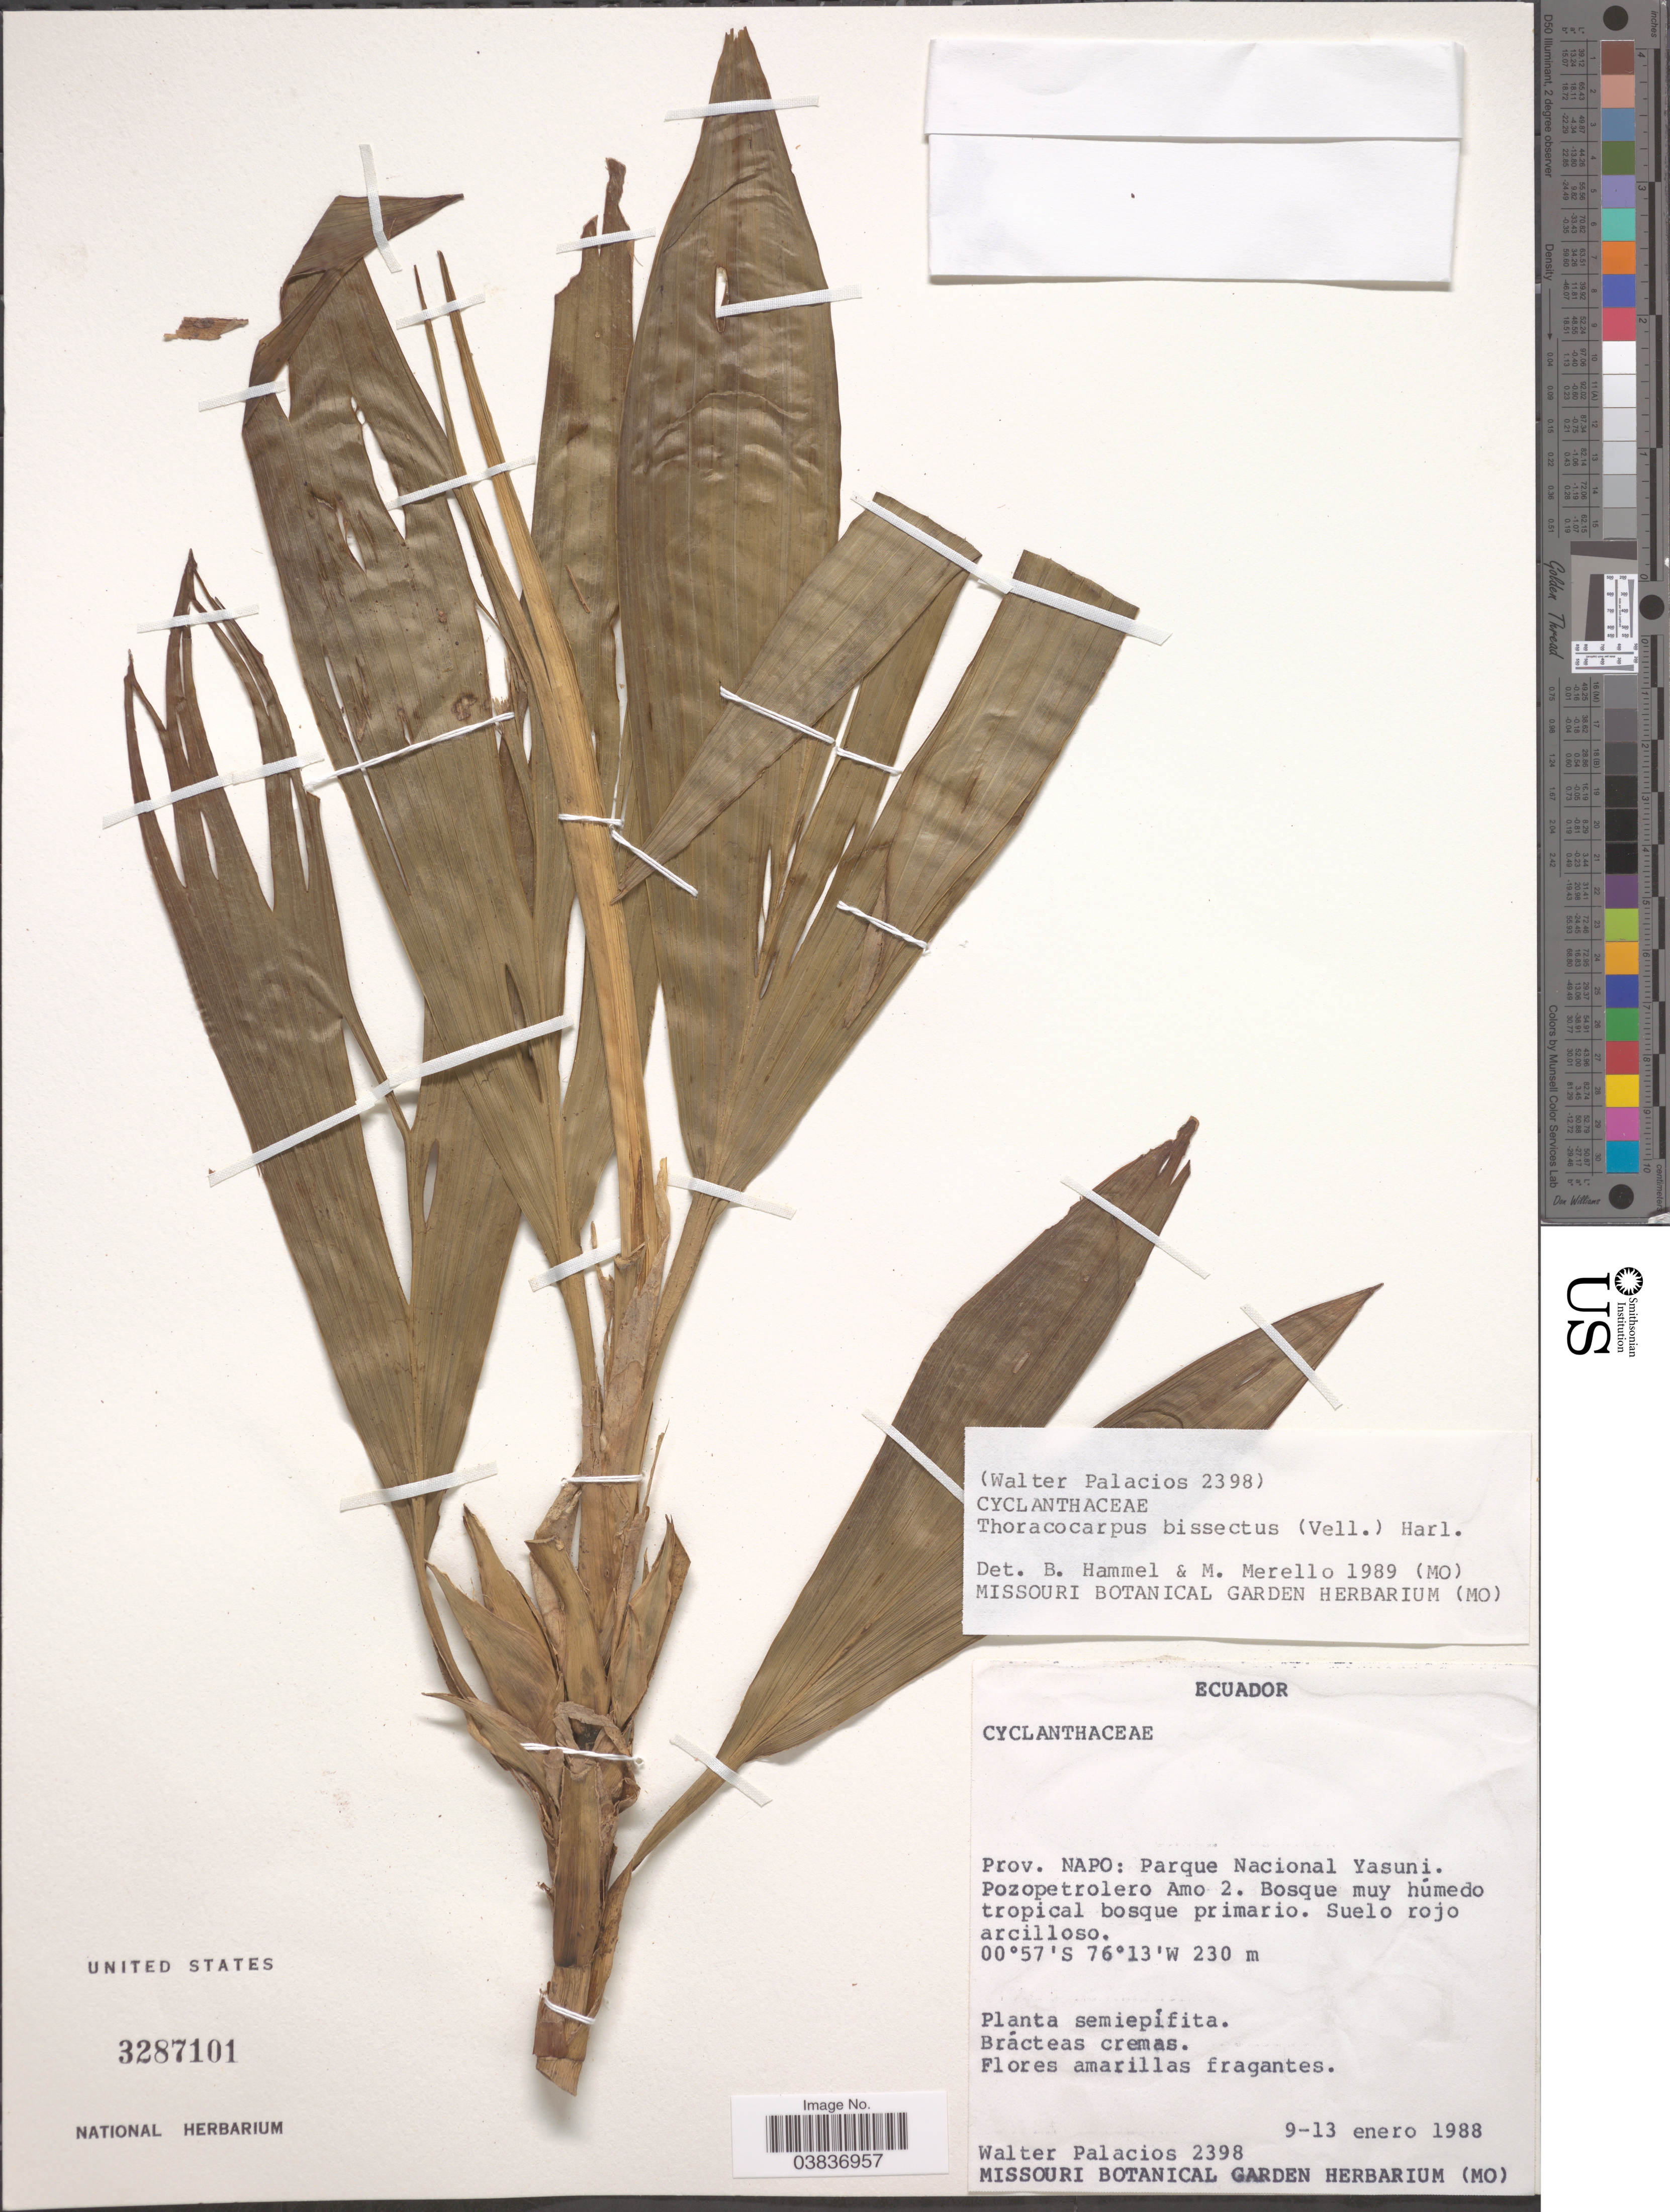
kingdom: Plantae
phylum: Tracheophyta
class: Liliopsida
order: Pandanales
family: Cyclanthaceae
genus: Thoracocarpus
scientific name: Thoracocarpus bissectus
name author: (Vell.) Harling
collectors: W. Palacios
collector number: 2398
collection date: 1988-01-09/1988-01-13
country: Ecuador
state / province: Napo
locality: Parque Nacional Yasuni. Pozopetrolero Amo 2.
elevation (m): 230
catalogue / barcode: US 3287101